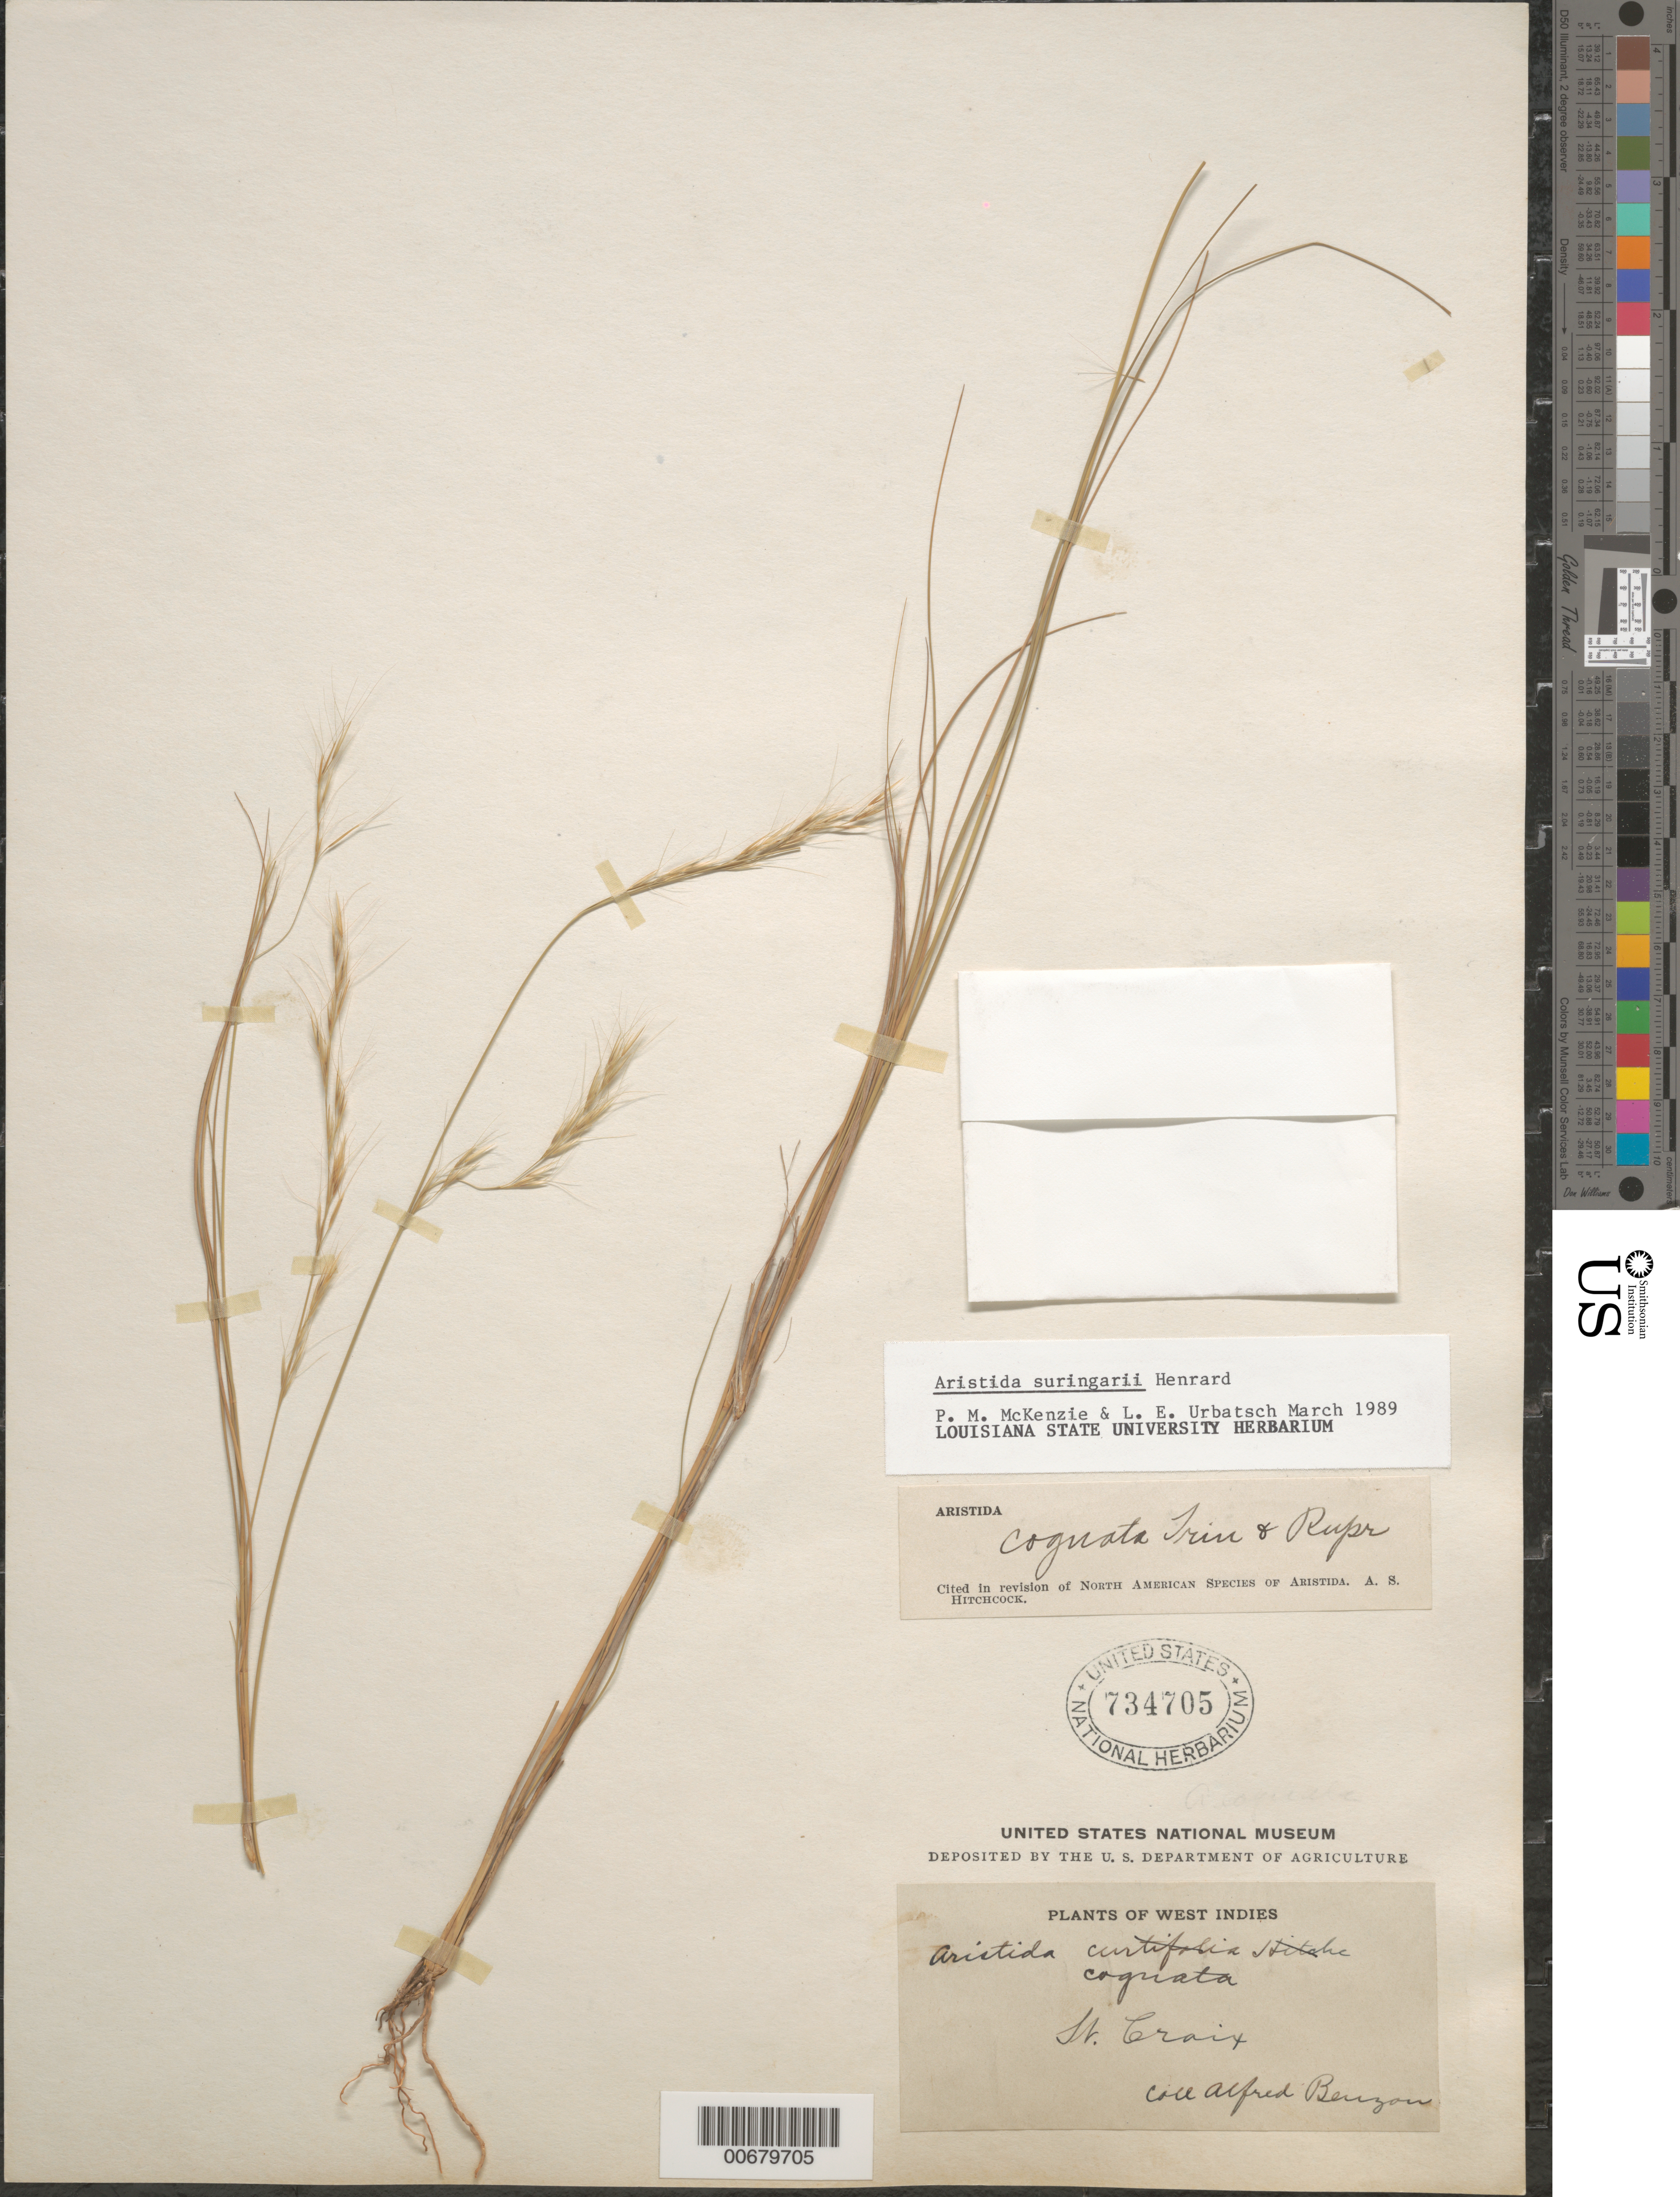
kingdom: Plantae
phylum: Tracheophyta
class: Liliopsida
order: Poales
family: Poaceae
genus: Aristida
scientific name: Aristida suringarii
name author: Henr.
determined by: McKenzie, P. M.; Urbatsch, Lowell E.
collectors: A. Benzon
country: U.S. Virgin Islands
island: St. Croix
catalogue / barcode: US 734705